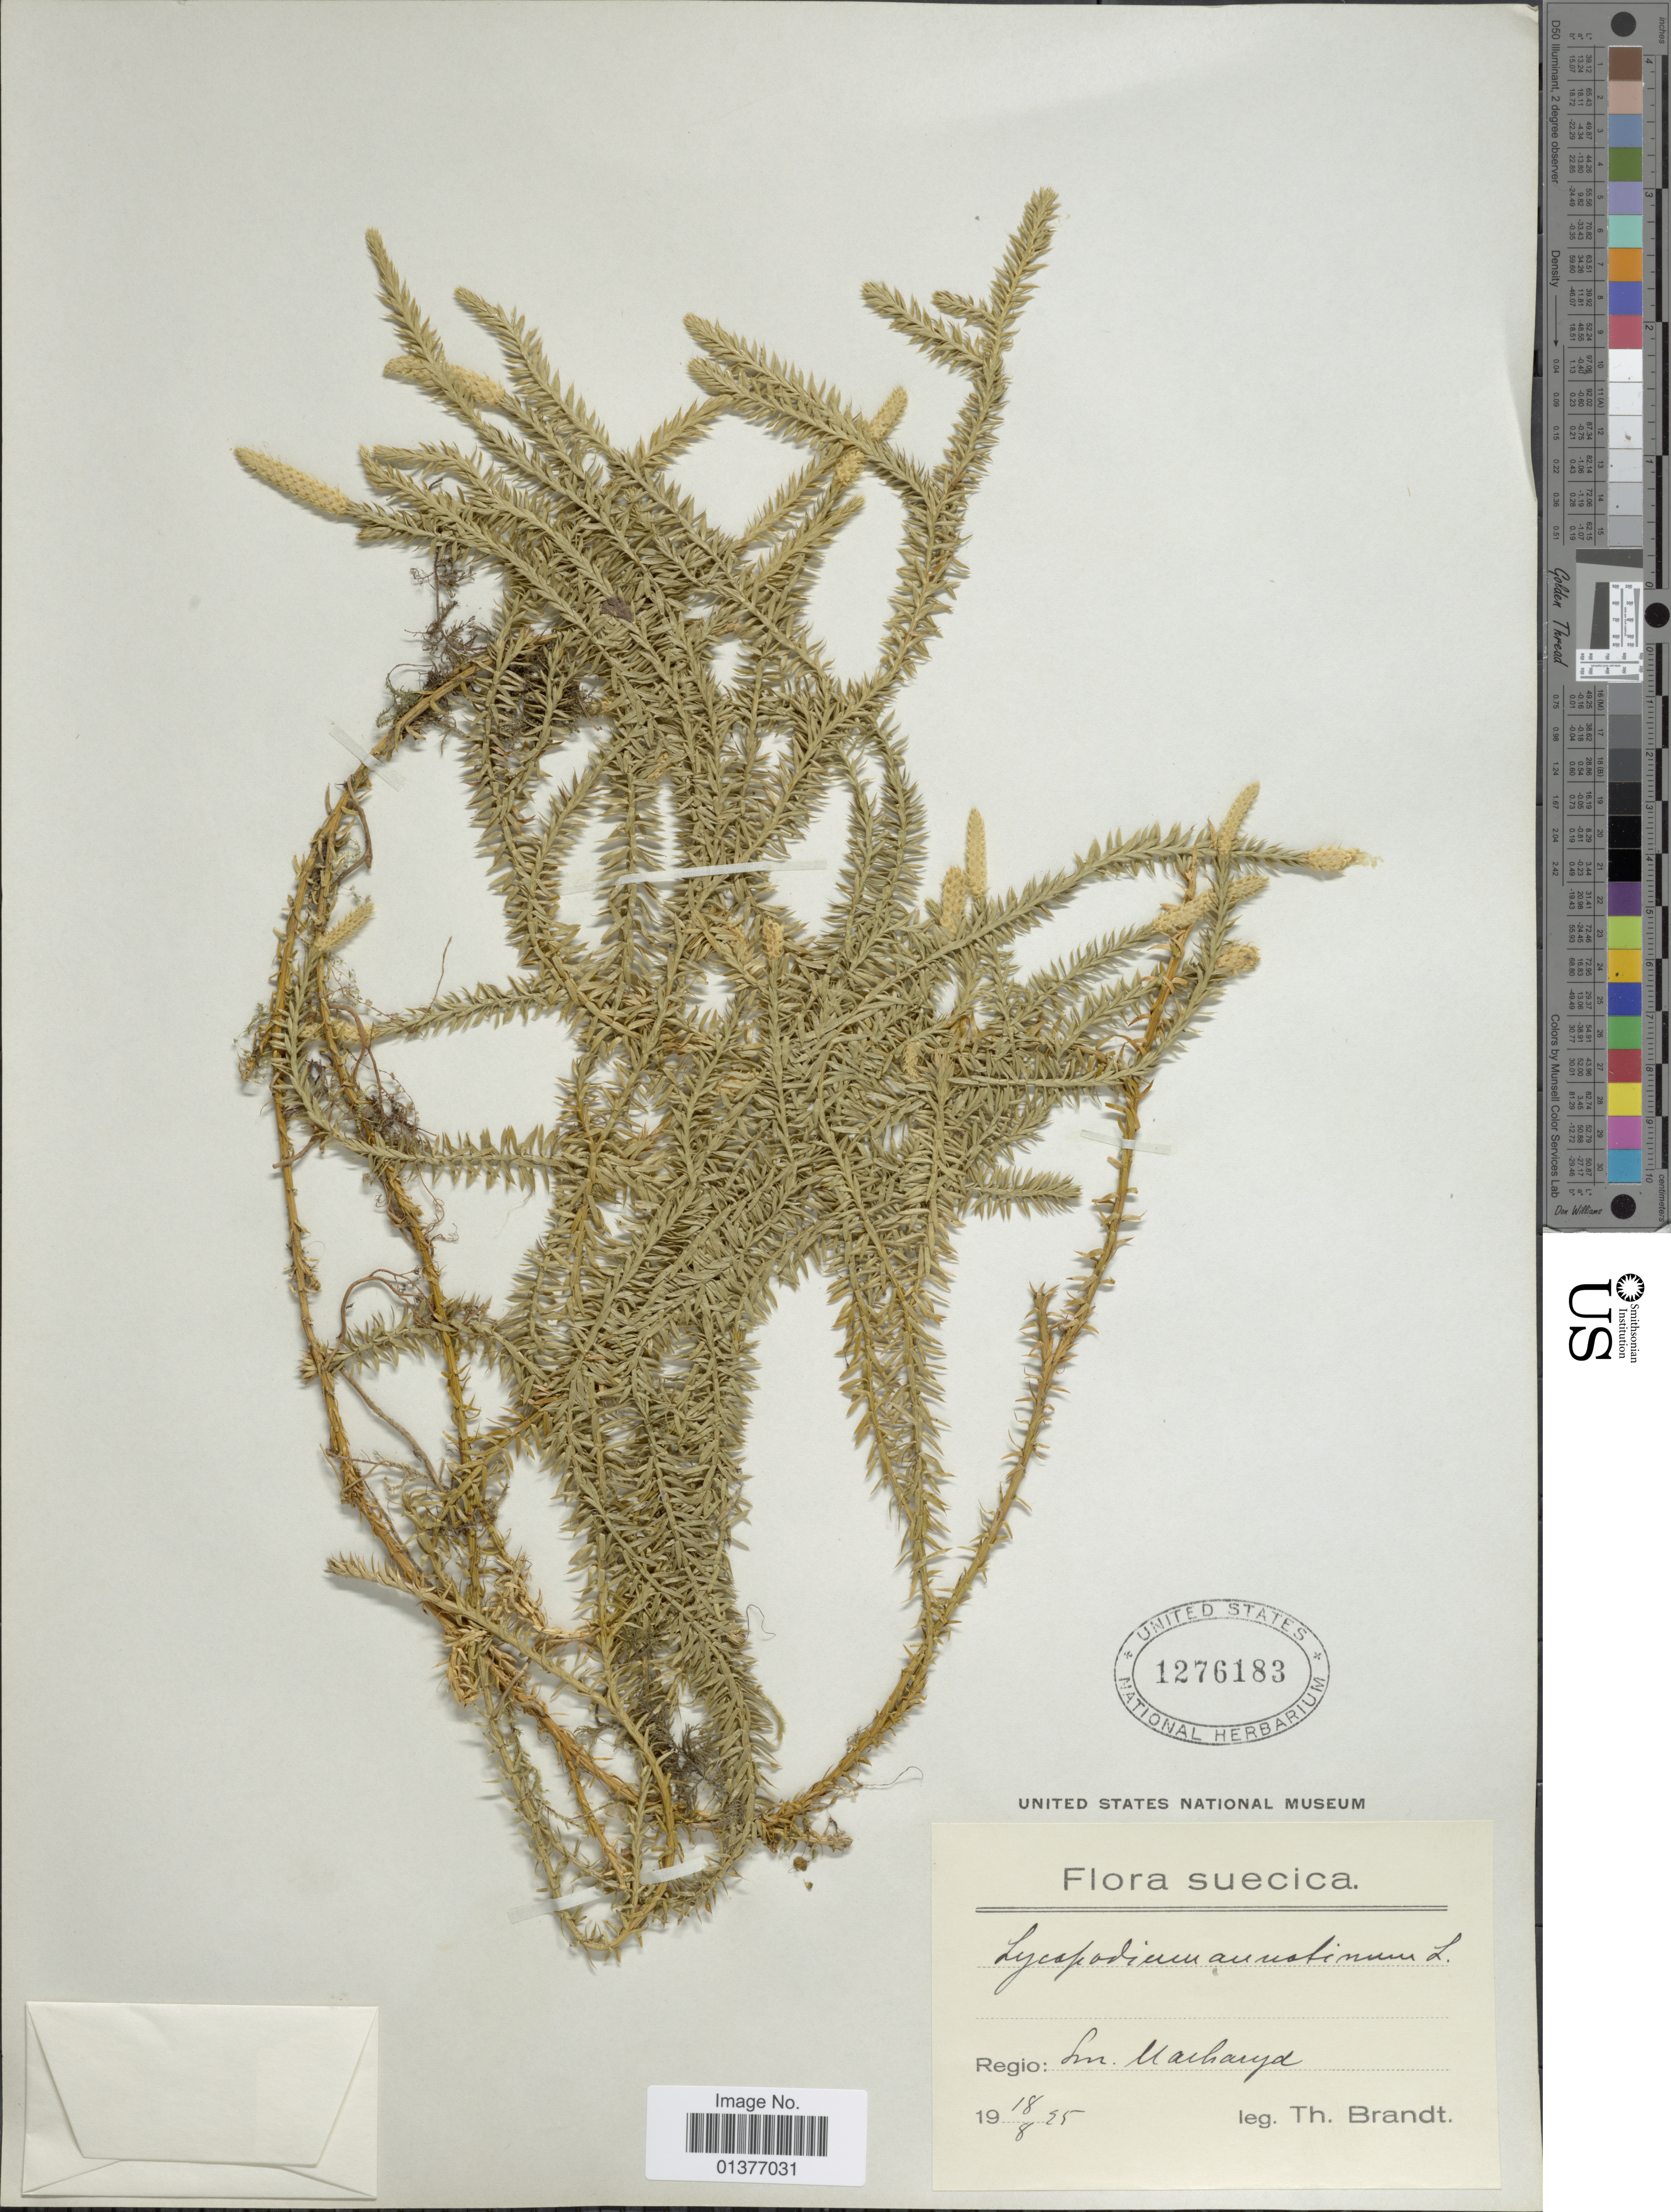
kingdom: Plantae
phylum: Tracheophyta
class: Lycopodiopsida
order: Lycopodiales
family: Lycopodiaceae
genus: Spinulum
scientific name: Spinulum annotinum subsp. annotinum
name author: (L.) A. Haines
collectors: T. Brandt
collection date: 1925-08-18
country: Sweden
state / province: Kronoberg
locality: Suecica. Rgeio: Markaryd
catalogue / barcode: US 1276183